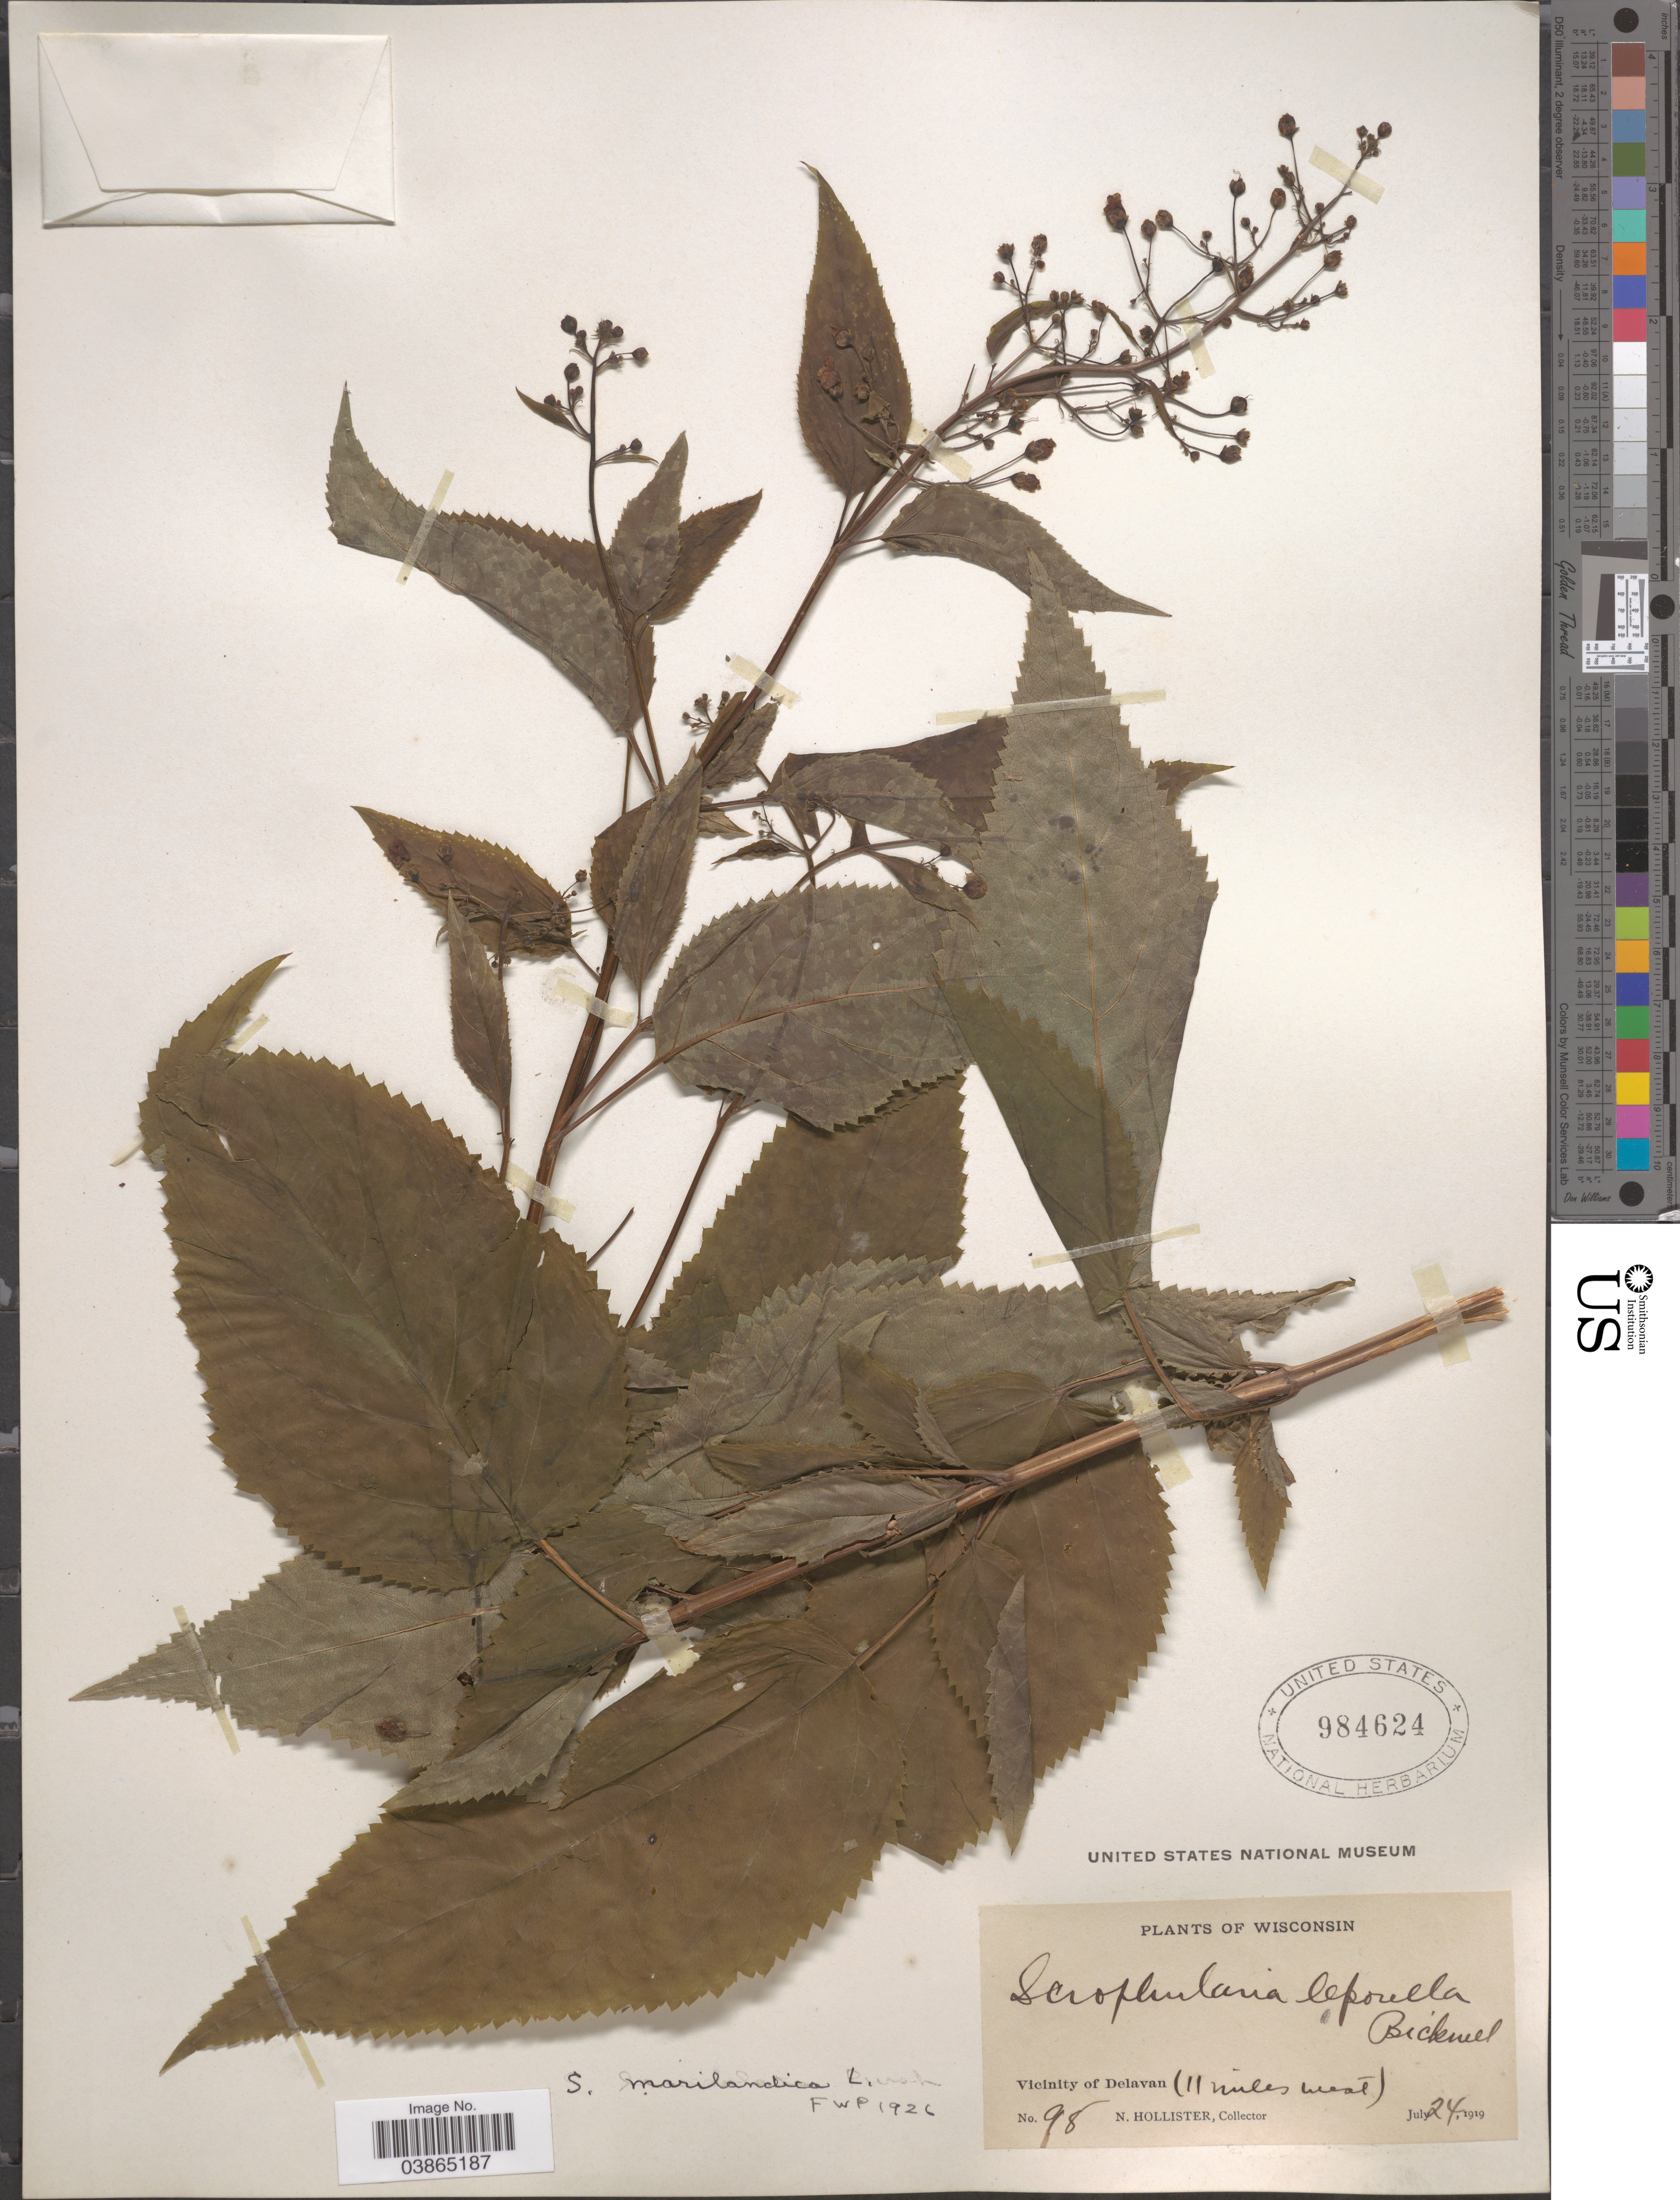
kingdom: Plantae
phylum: Tracheophyta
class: Magnoliopsida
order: Lamiales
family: Scrophulariaceae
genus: Scrophularia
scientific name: Scrophularia marylandica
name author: Georgi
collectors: N. Hollister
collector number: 98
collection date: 1919-07-24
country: United States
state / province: Wisconsin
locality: Vicinity of Delavan (11 miles west).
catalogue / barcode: US 984624